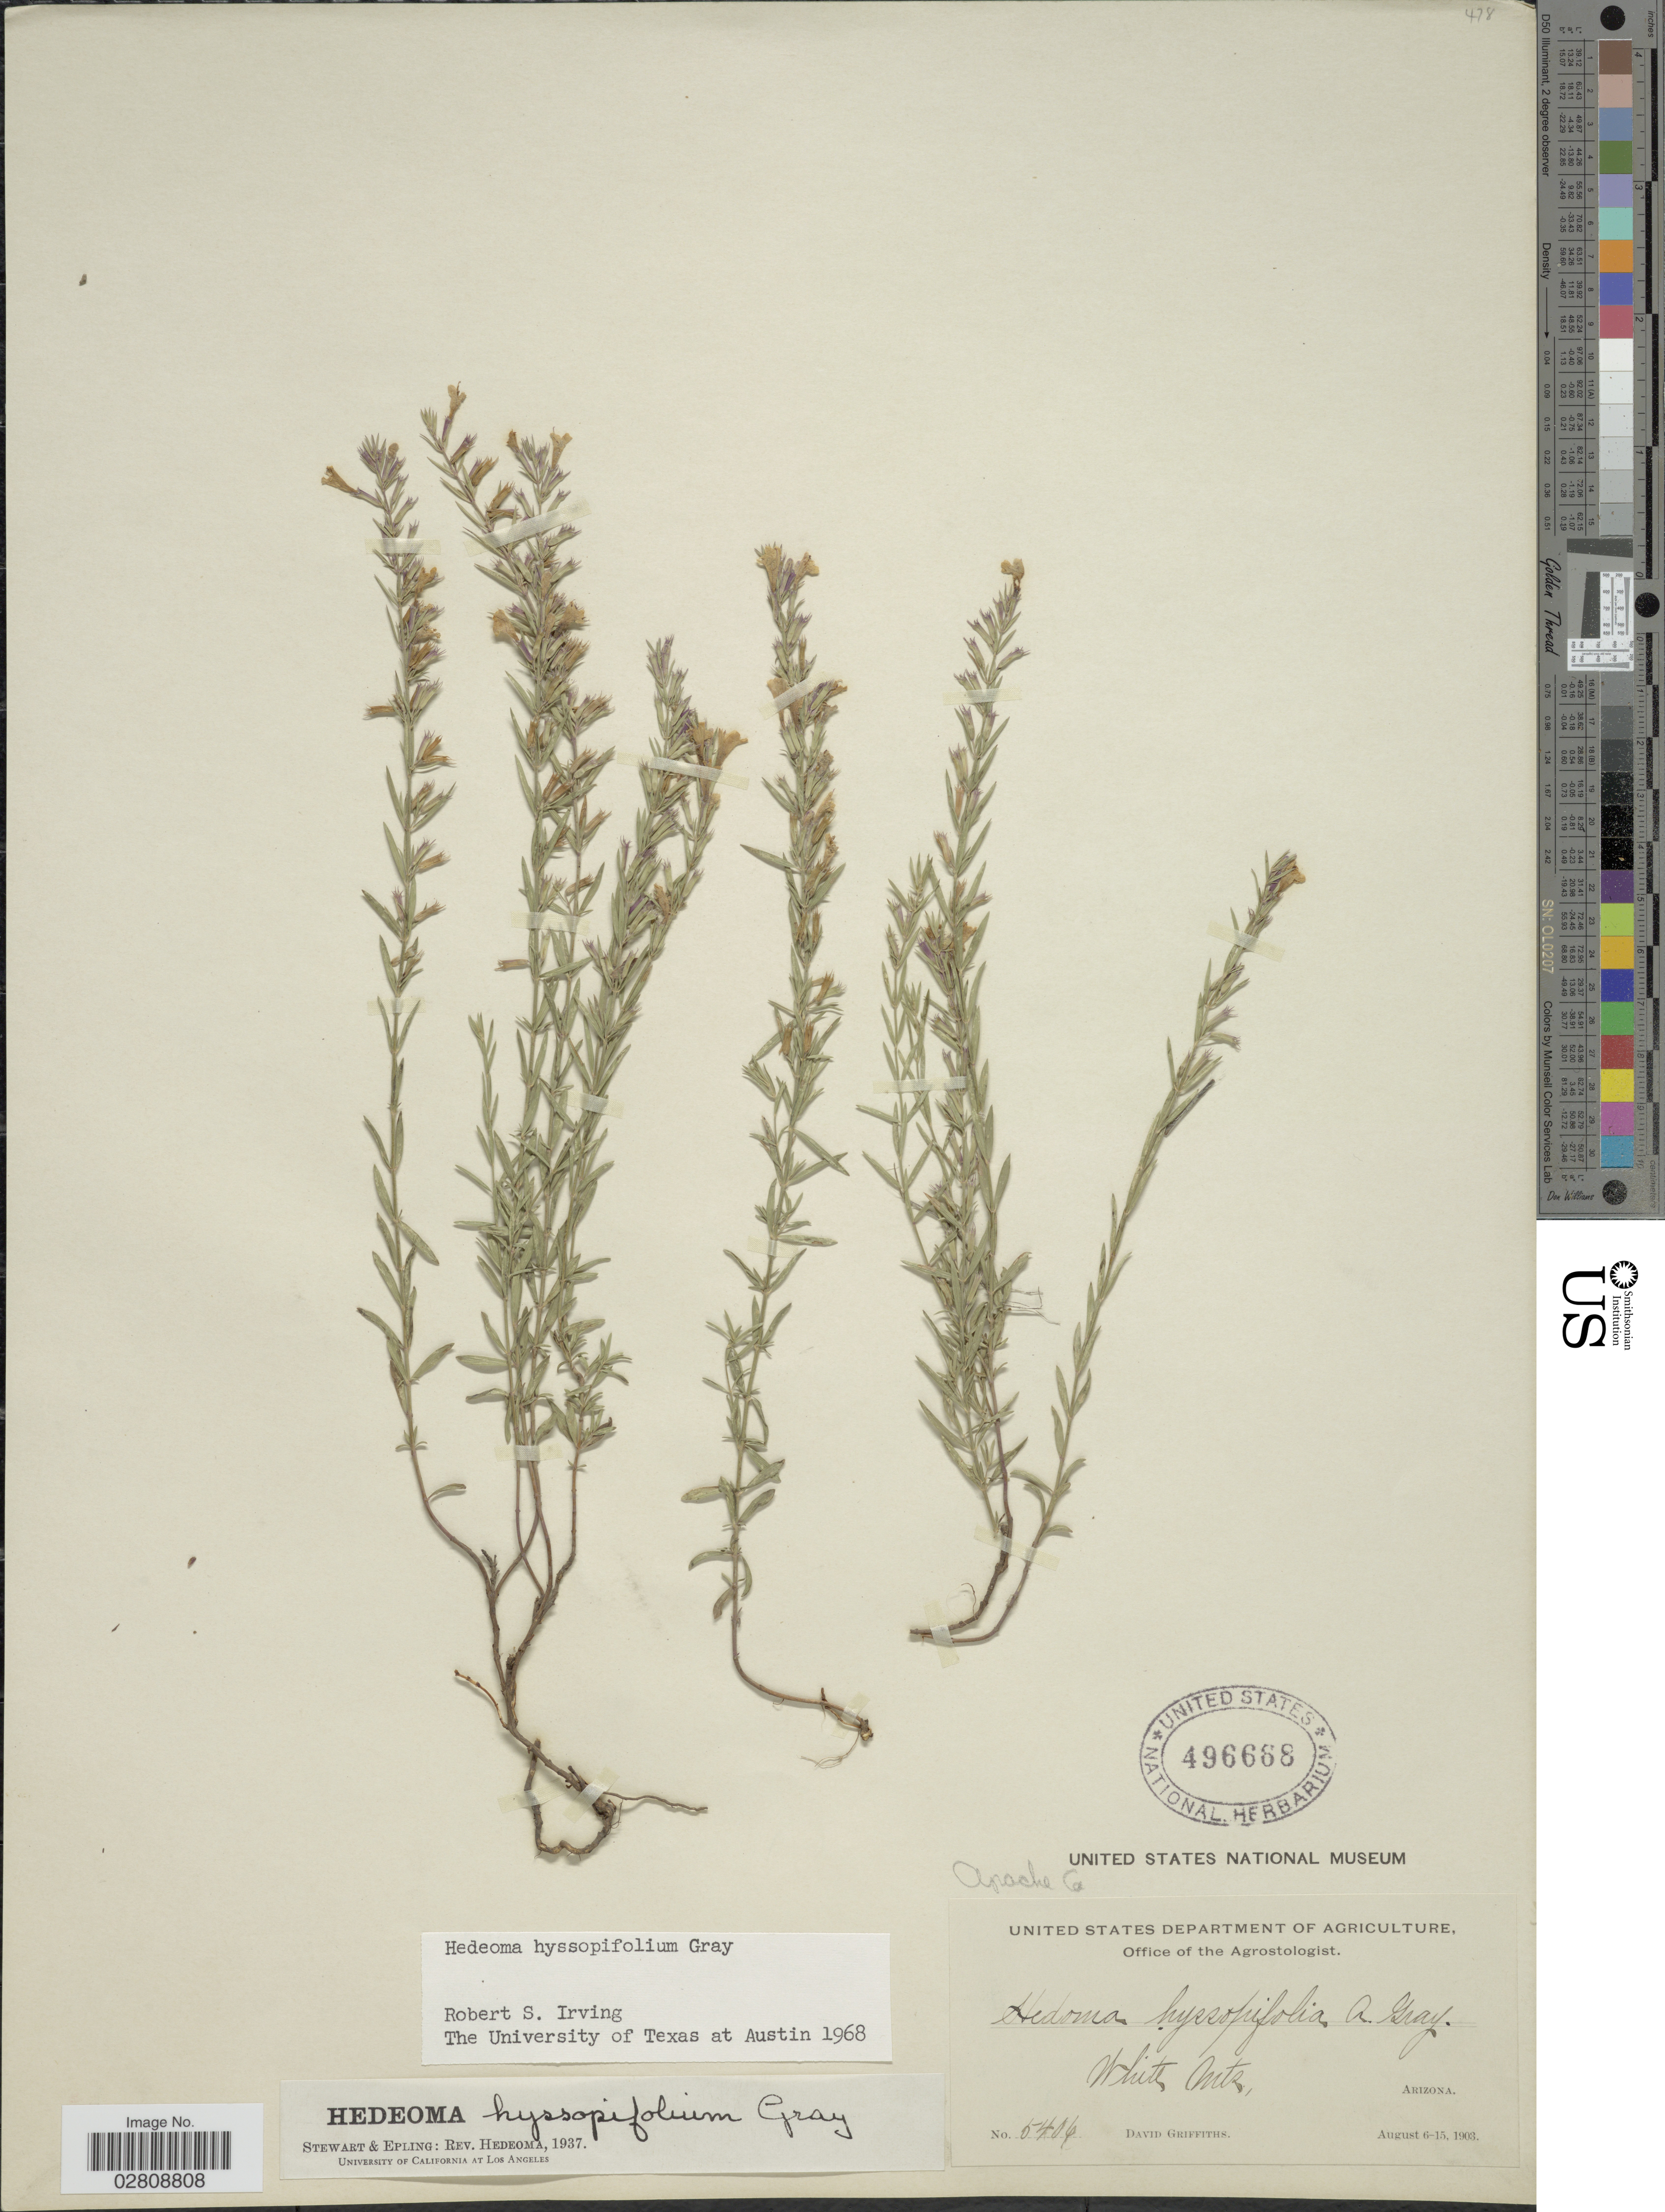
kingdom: Plantae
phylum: Tracheophyta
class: Magnoliopsida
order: Lamiales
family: Lamiaceae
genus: Hedeoma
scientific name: Hedeoma hyssopifolia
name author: A. Gray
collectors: D. Griffiths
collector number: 5406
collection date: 1903-08-06/1903-08-15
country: United States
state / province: Arizona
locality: Apache Co. White Mts.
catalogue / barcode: US 496688